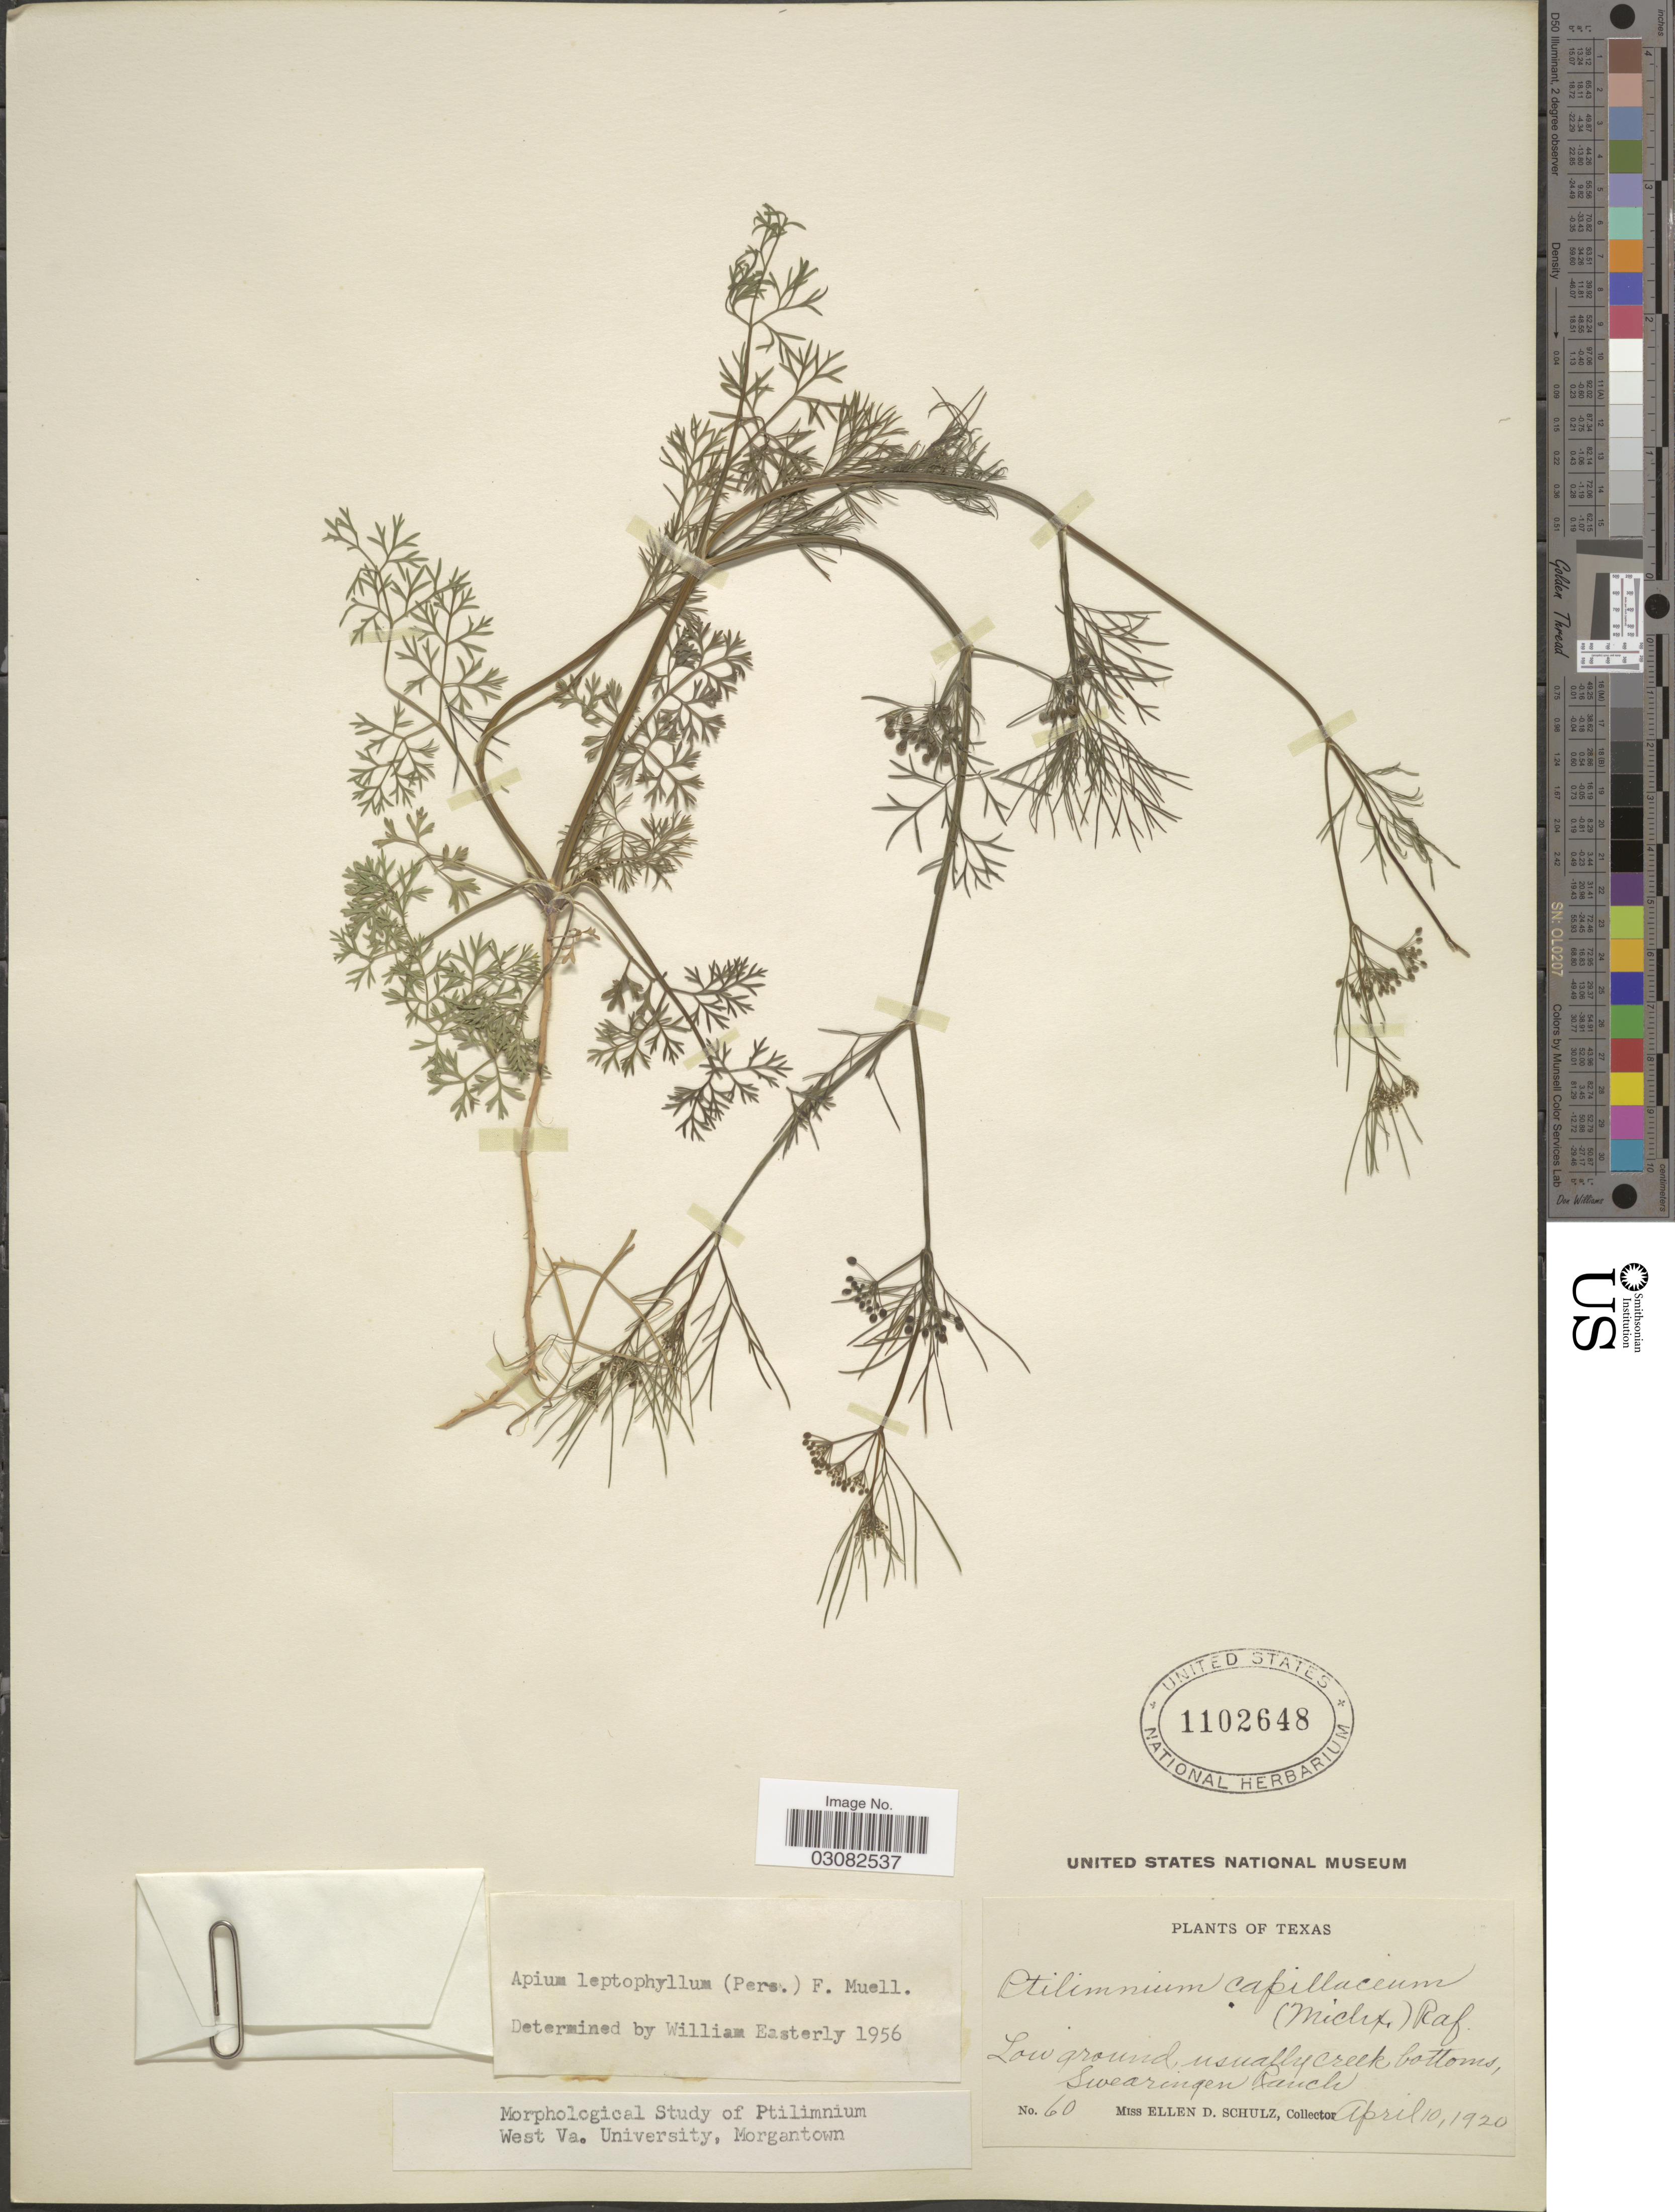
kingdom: Plantae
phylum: Tracheophyta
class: Magnoliopsida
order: Apiales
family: Apiaceae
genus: Apium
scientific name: Apium leptophyllum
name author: (Pers.) F. Muell. ex Benth.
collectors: E. D. Schulz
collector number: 60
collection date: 1920-04-10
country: United States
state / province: Texas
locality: Low ground ususally creek bottoms, Swearingen Ranch.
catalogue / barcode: US 1102648